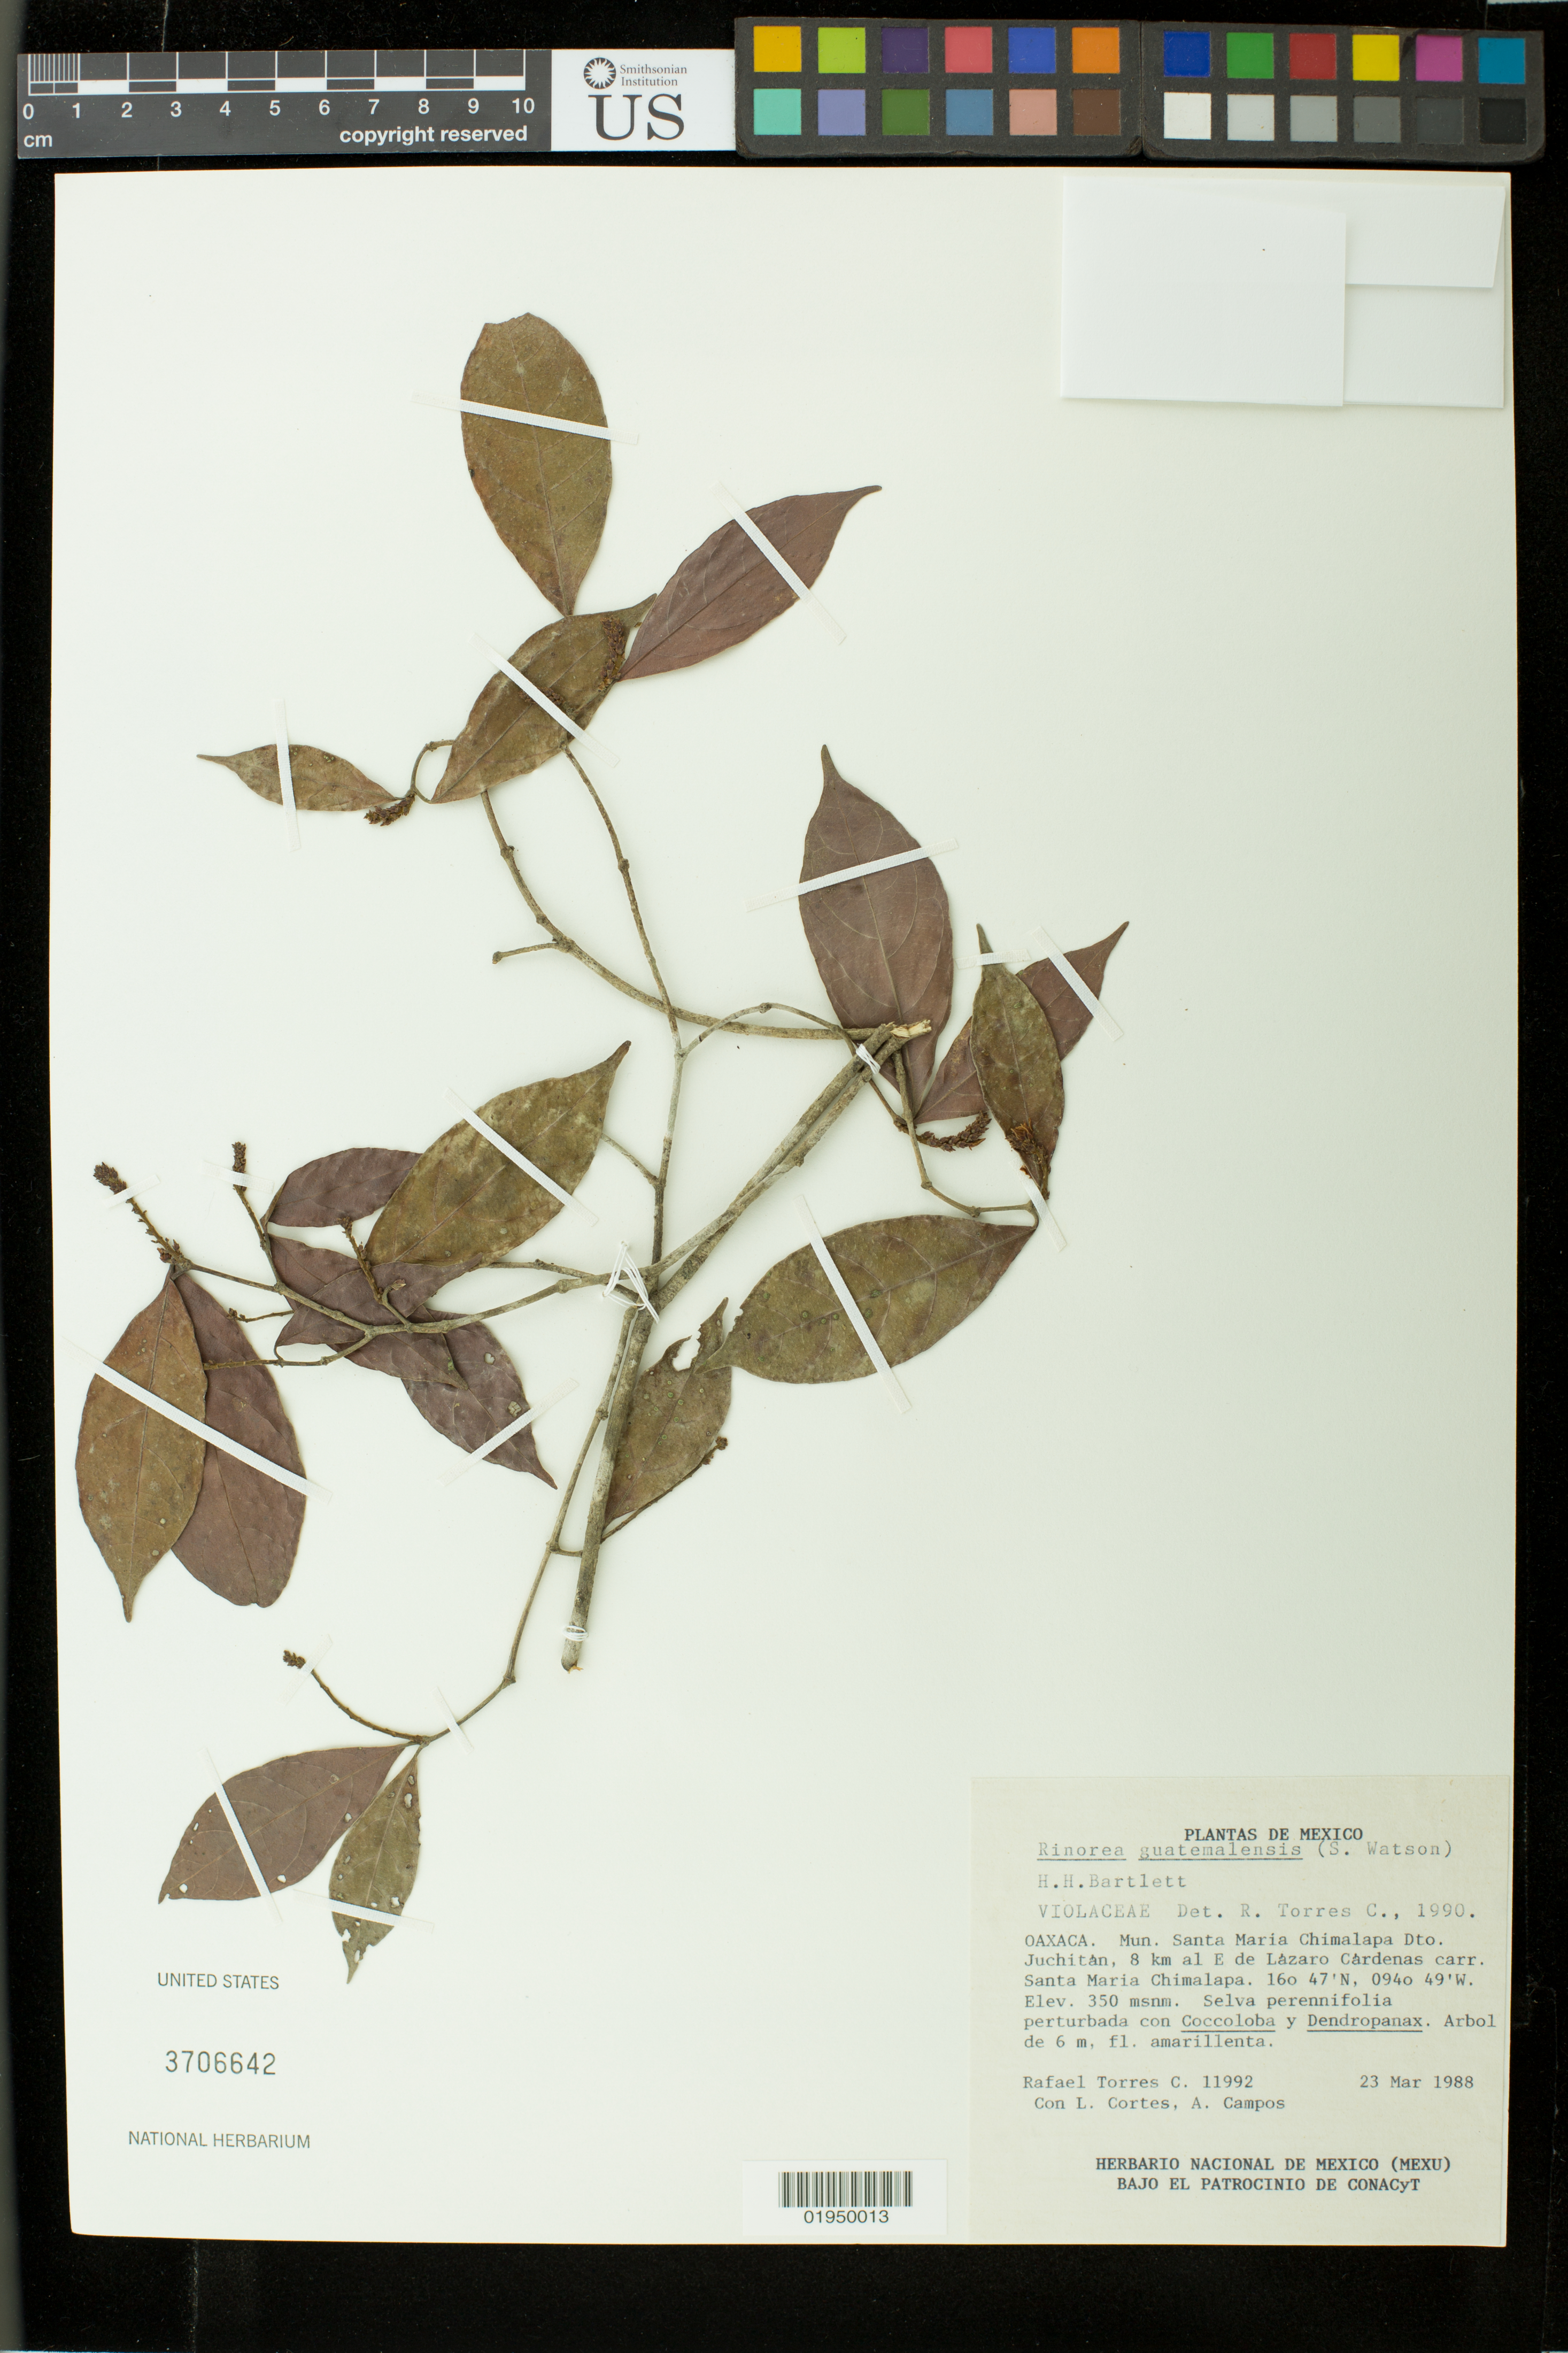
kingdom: Plantae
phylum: Tracheophyta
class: Magnoliopsida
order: Malpighiales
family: Violaceae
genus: Rinorea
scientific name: Rinorea guatemalensis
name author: (S. Watson) Bartlett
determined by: Torres C., R.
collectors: R. Torres C., L. Cortes & A. R. Campos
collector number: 11992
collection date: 1988-03-23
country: Mexico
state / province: Oaxaca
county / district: Juchitán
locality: Mun. Santa Maria Chimalapa. 8 km al E de Lazaro Cardenas carr. Santa Maria Chimalapa.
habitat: Selva perennifolia perturbada.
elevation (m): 350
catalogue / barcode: US 3706642